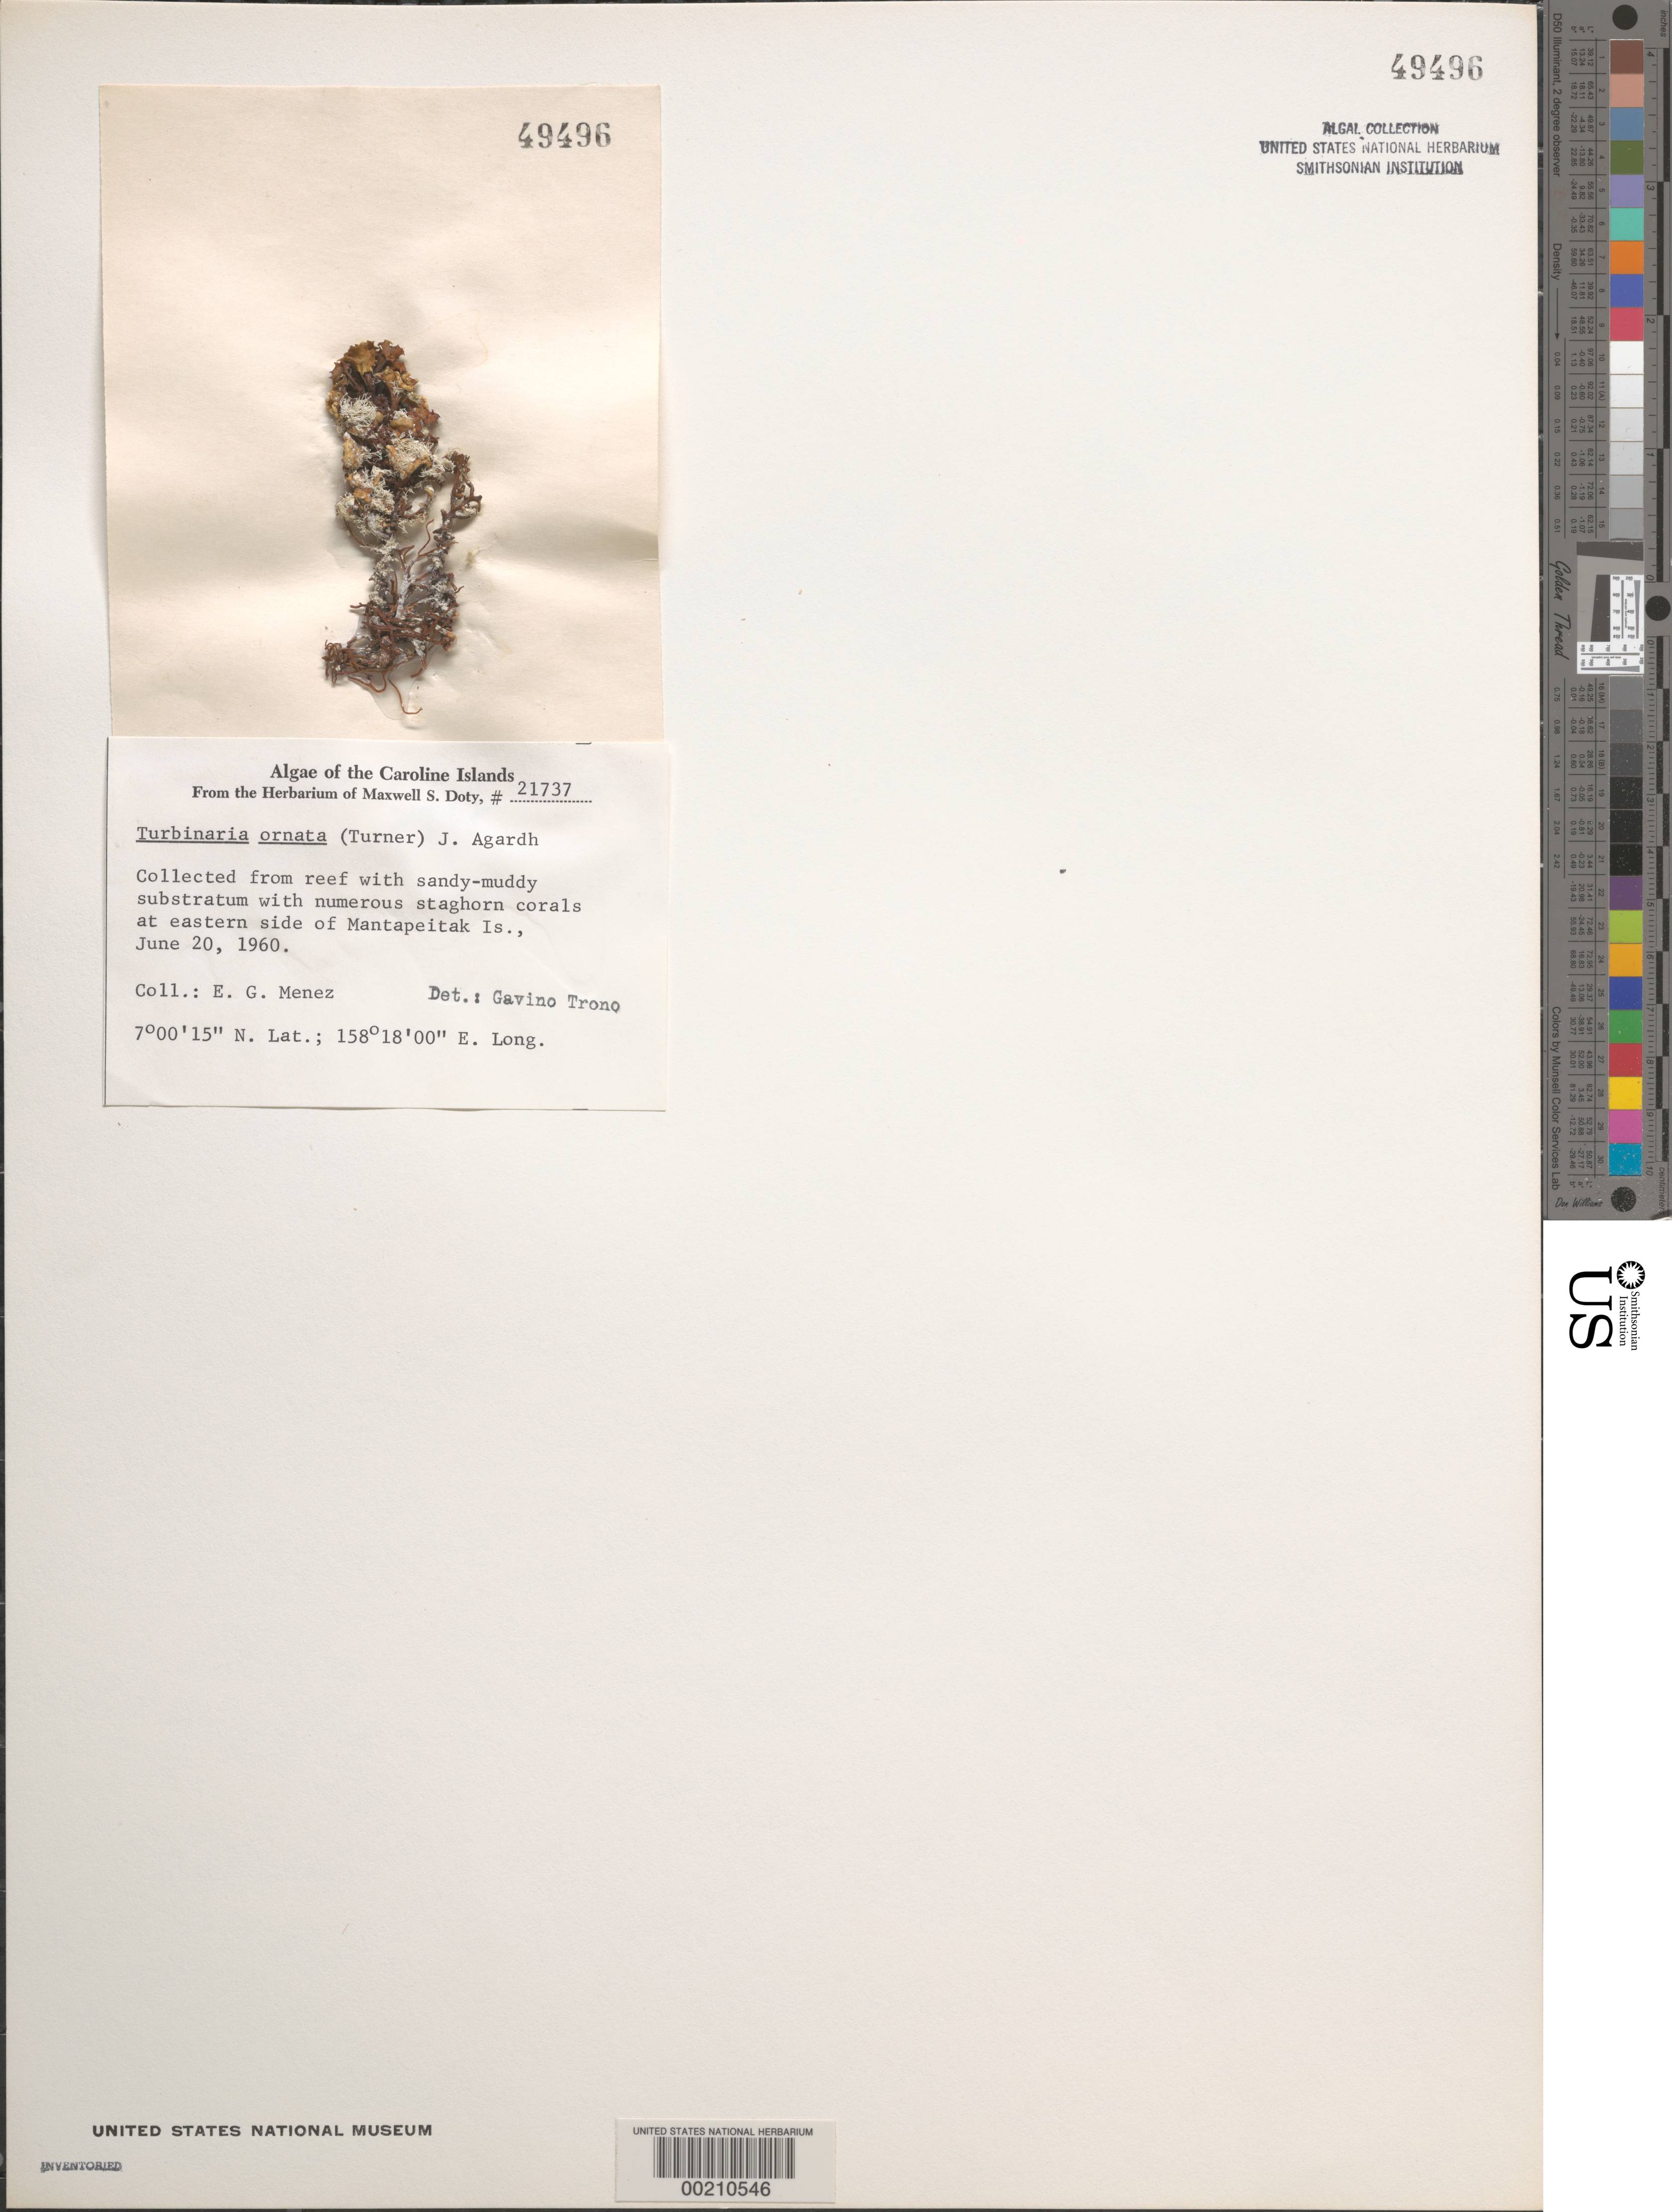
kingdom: Chromista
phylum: Ochrophyta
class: Phaeophyceae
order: Fucales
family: Sargassaceae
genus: Turbinaria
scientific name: Turbinaria ornata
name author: (Turner) J. Agardh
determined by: Trono, Gavino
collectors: Meñez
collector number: MSD 21737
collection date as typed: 20 Jun 1960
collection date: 1960-06-20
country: Micronesia, Federated States of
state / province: Pohnpei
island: Mantapeitak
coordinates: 7 00' 15" N, 158 18' 00" E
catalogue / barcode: US 49496